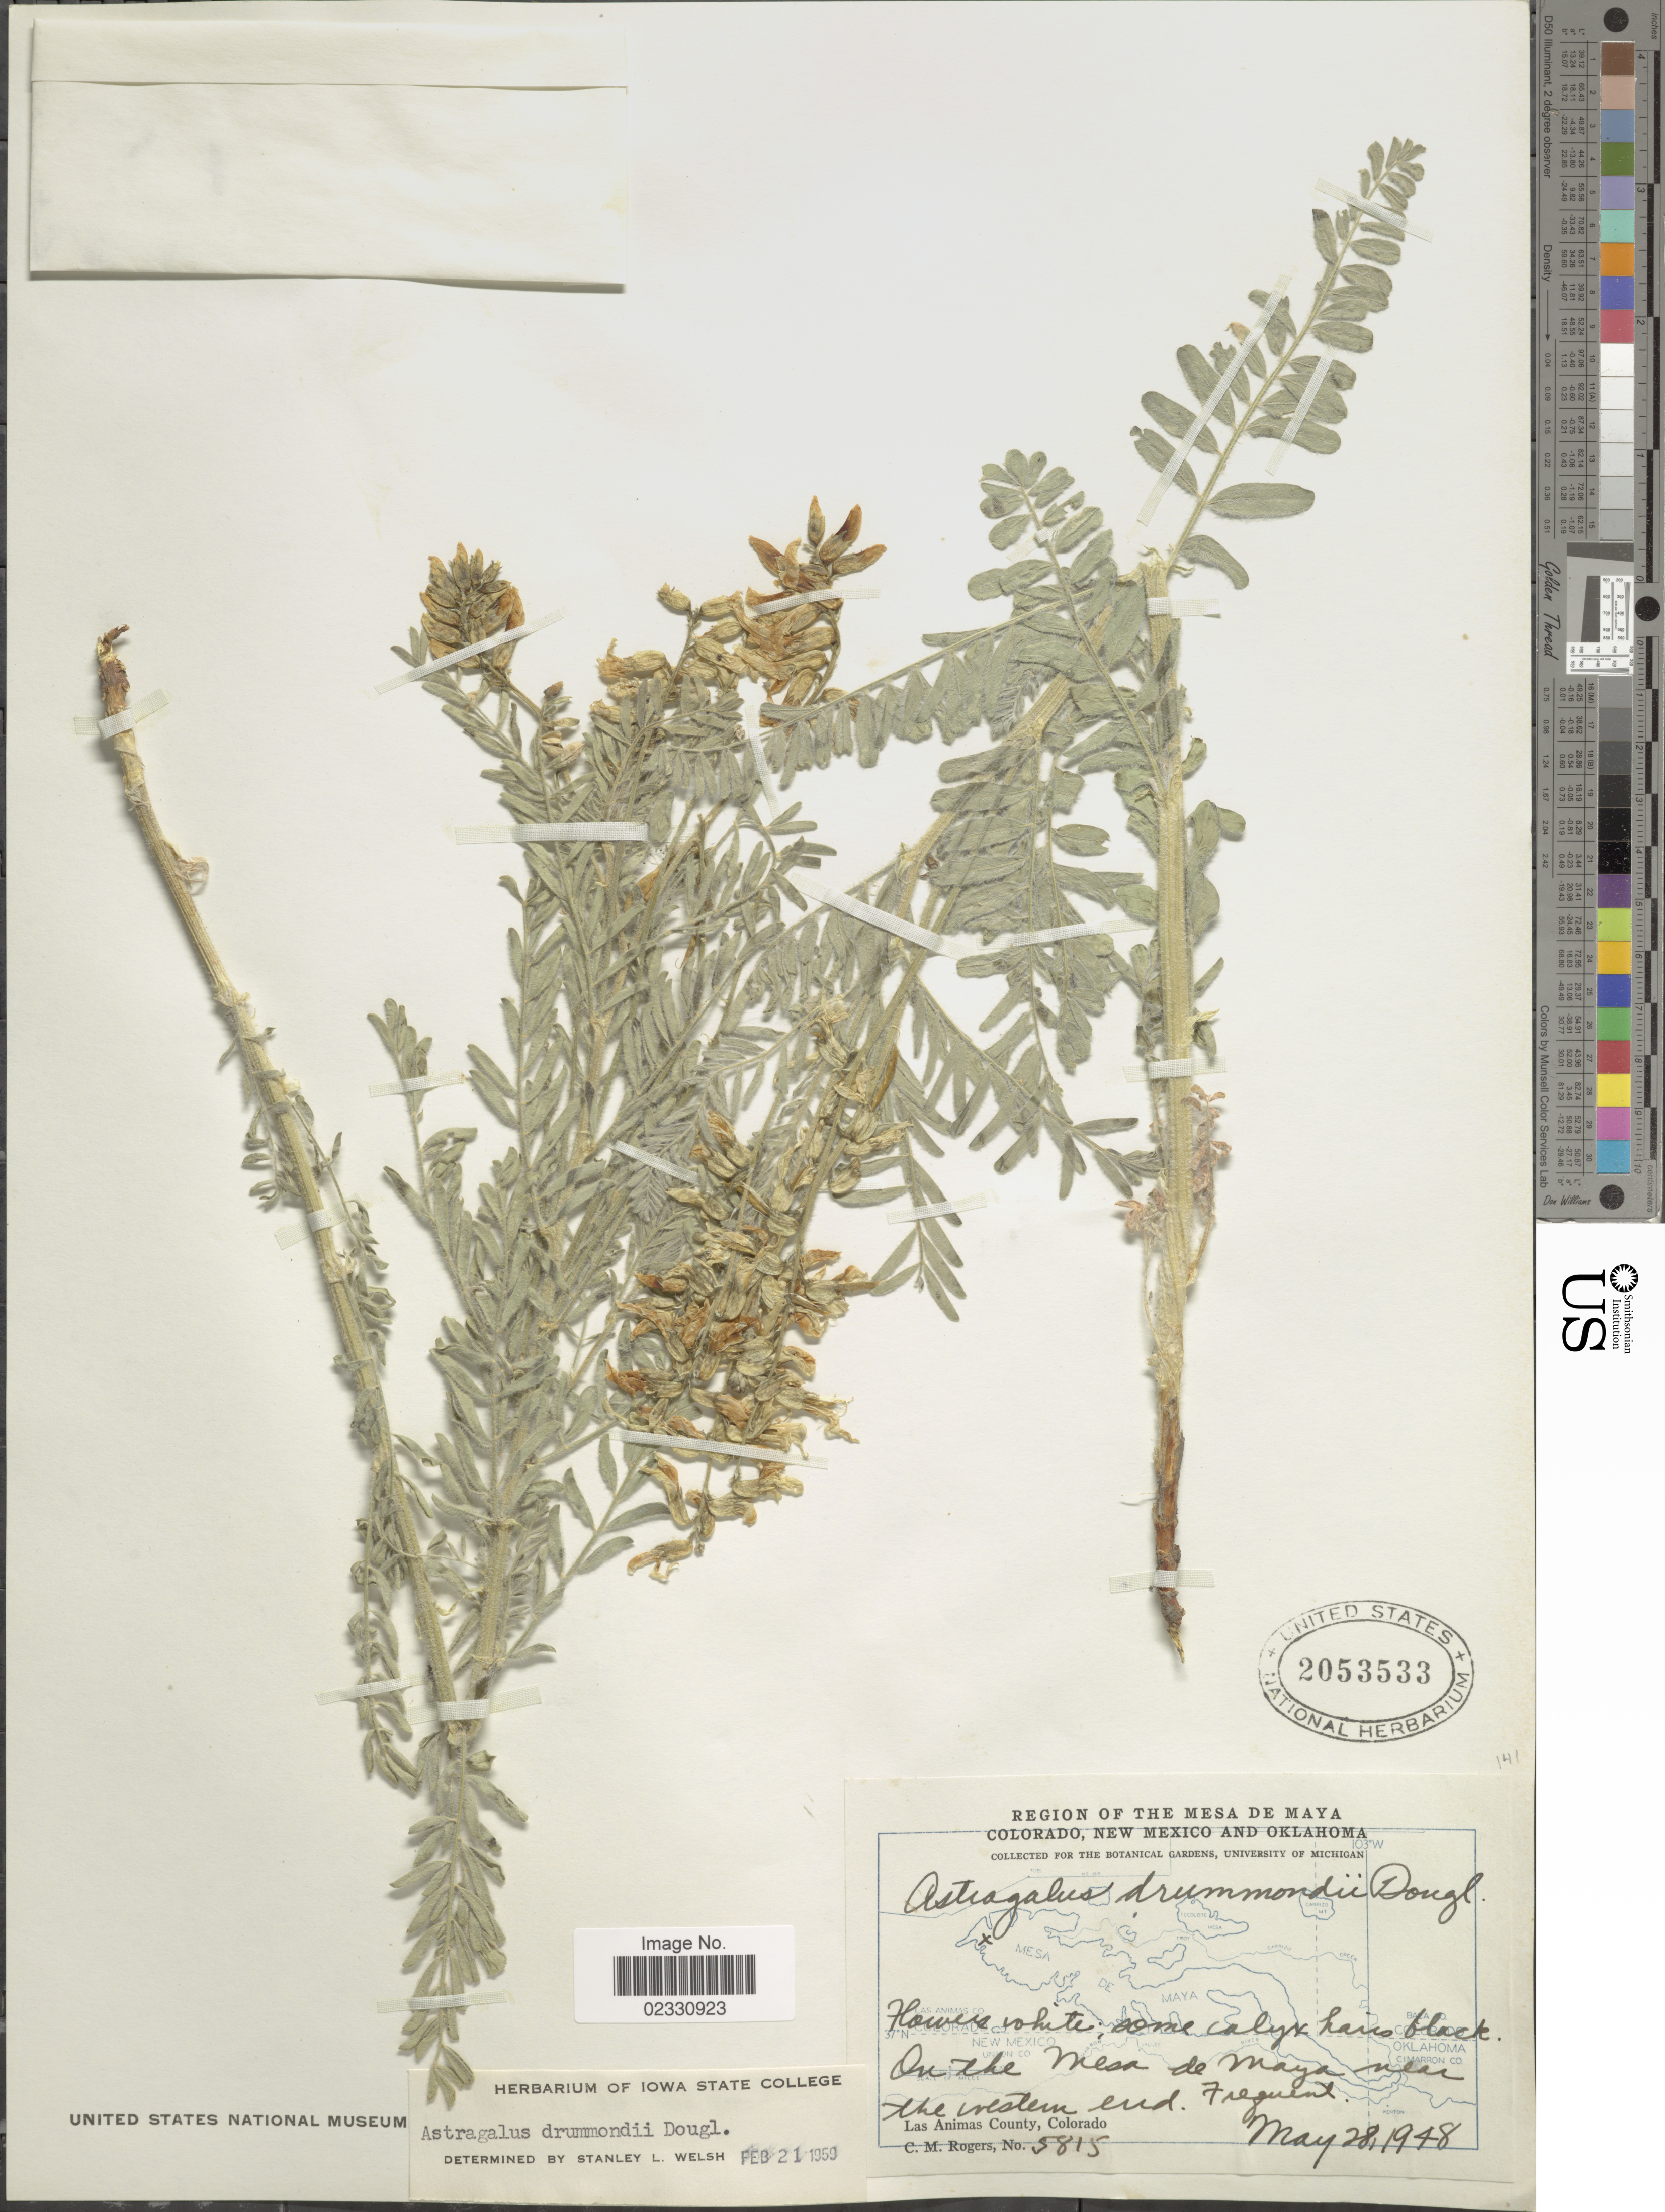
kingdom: Plantae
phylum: Tracheophyta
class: Magnoliopsida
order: Fabales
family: Fabaceae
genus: Astragalus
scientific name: Astragalus drummondii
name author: Hook.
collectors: C. M. Rogers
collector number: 5815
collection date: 1948-05-28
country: United States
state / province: Colorado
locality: Region of the Mesa de Maya Colorado, New Mexico and OKlahoma, On the Mesa de Maya near the western end, Las Animas County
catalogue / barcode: US 2053533